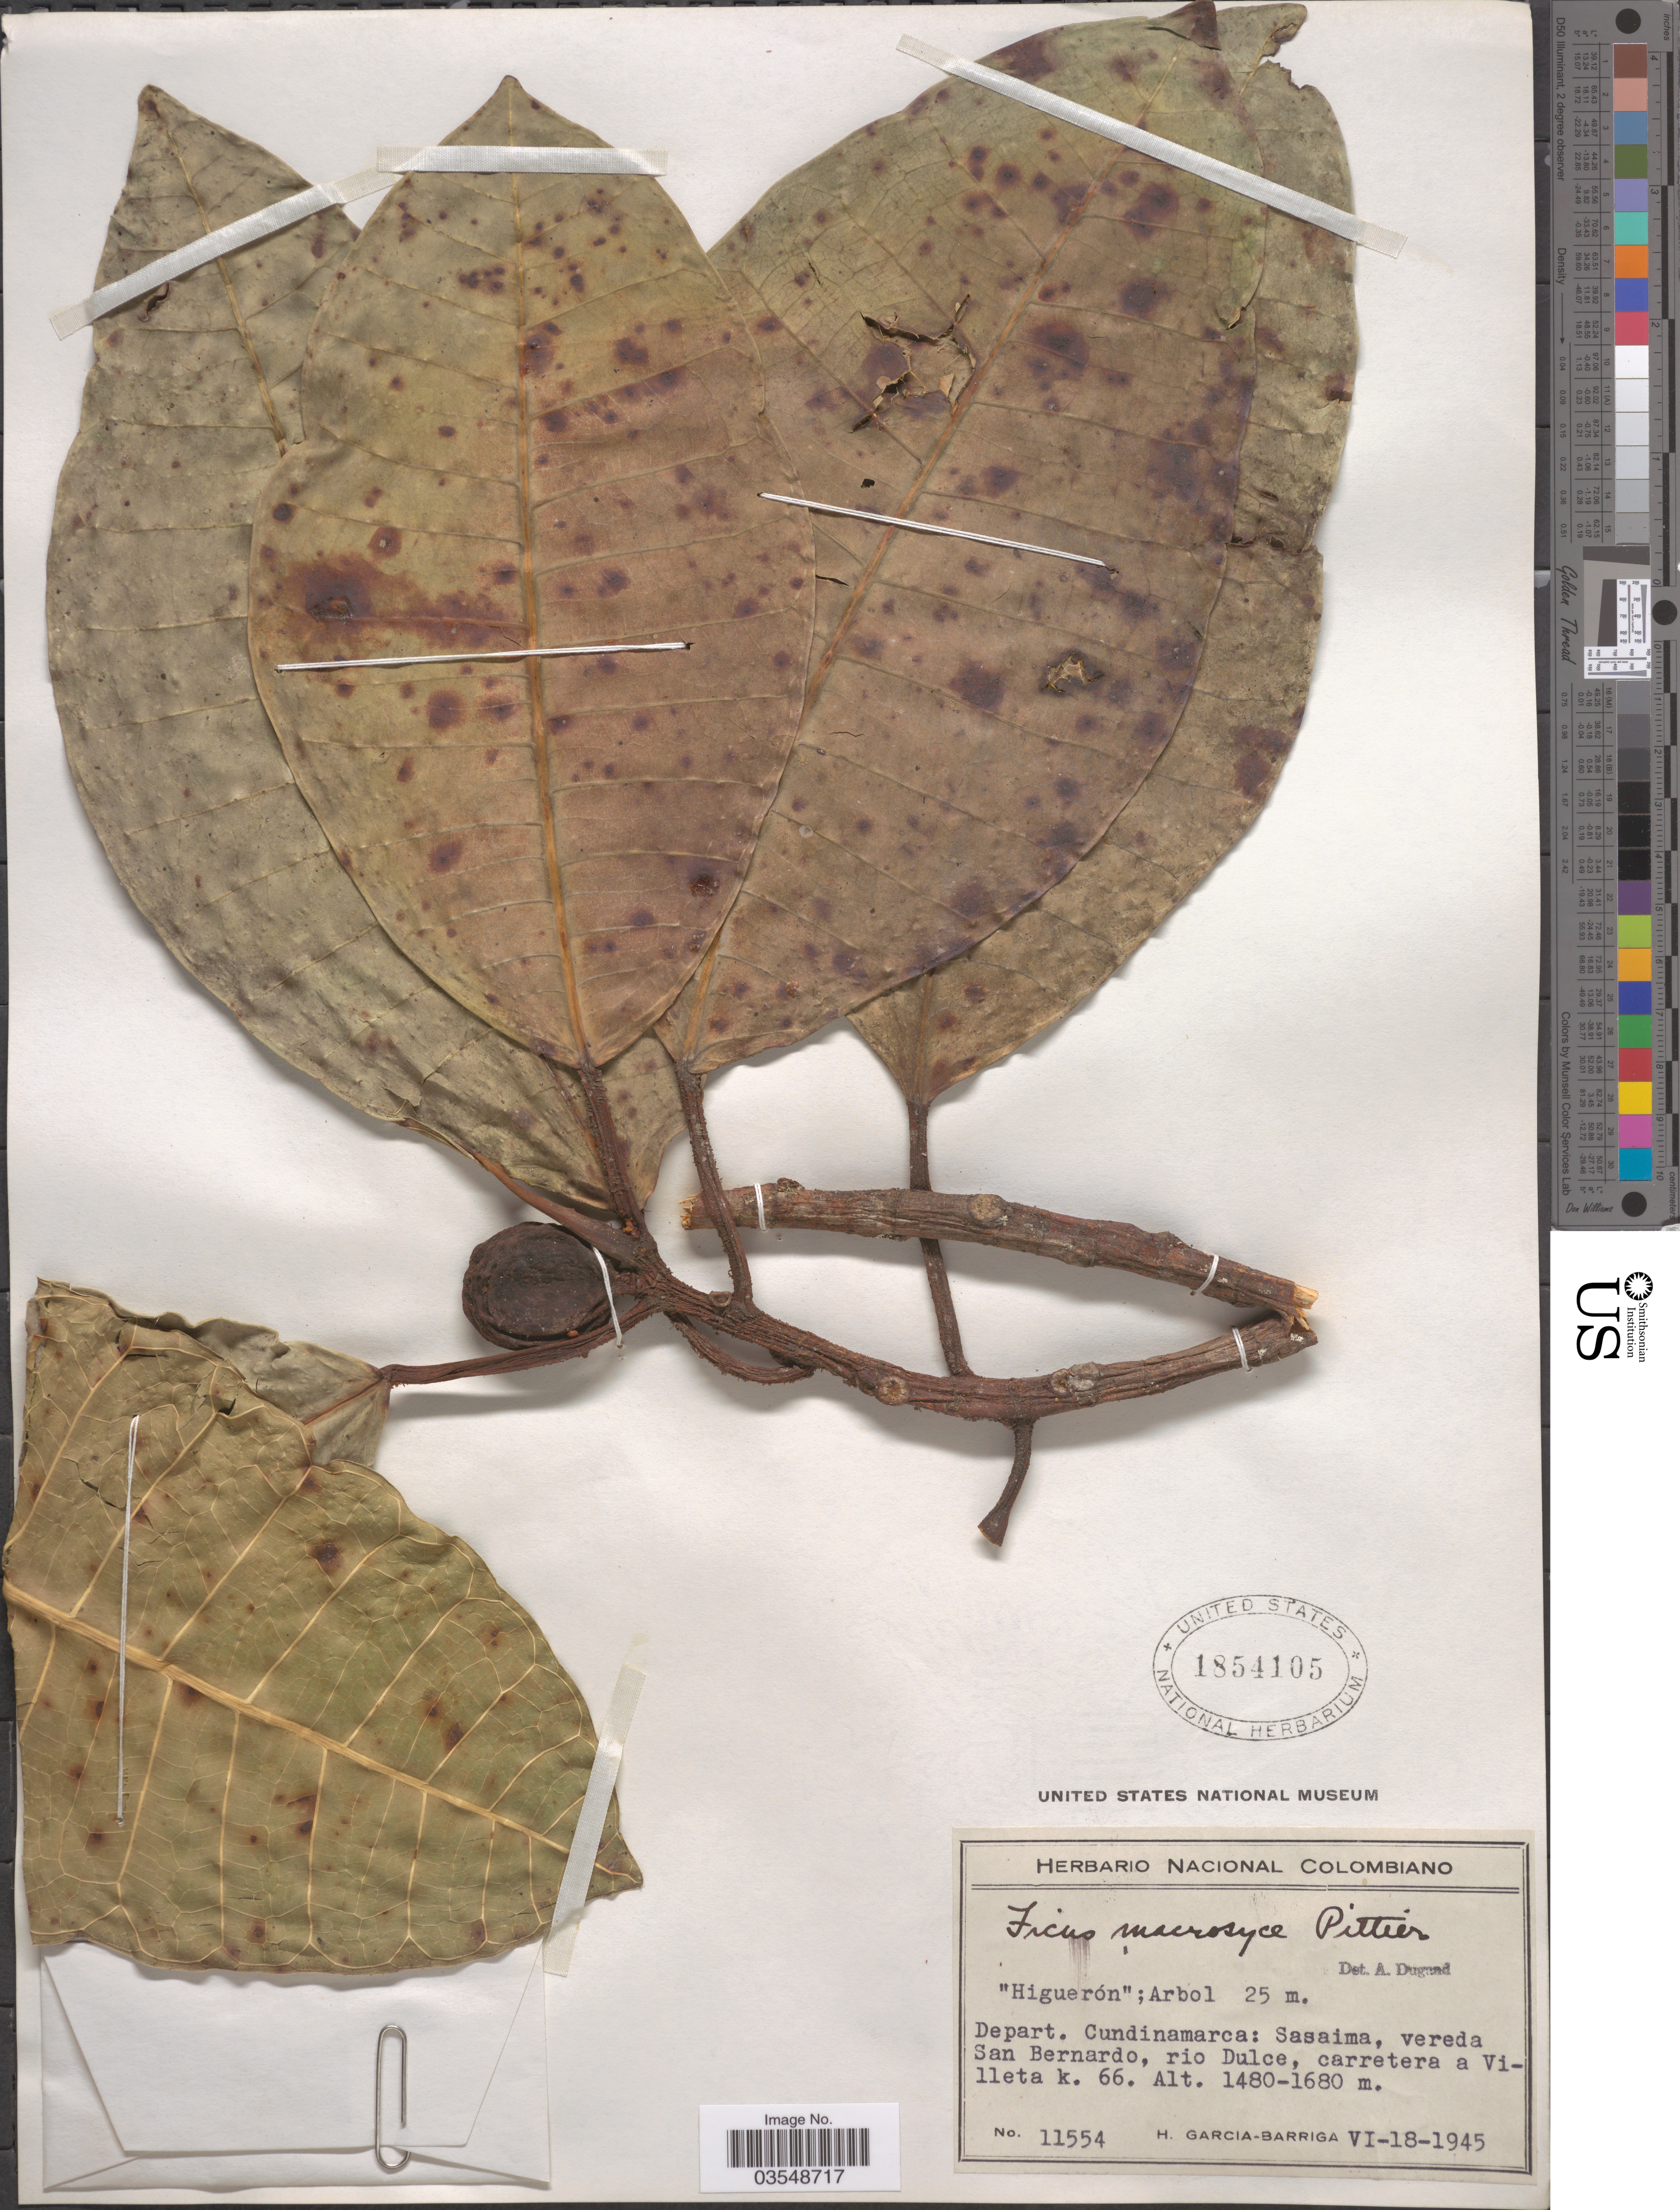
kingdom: Plantae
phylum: Tracheophyta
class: Magnoliopsida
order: Rosales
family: Moraceae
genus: Ficus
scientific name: Ficus macrosyce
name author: Pittier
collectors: H. García Barriga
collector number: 11554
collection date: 1945-06-18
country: Colombia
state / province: Cundinamarca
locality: Depart. Cundinamarca: Sasaima, vereda San Bernardo, rio Dulce, carretera a Villeta k. 66.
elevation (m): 1480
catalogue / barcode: US 1854105